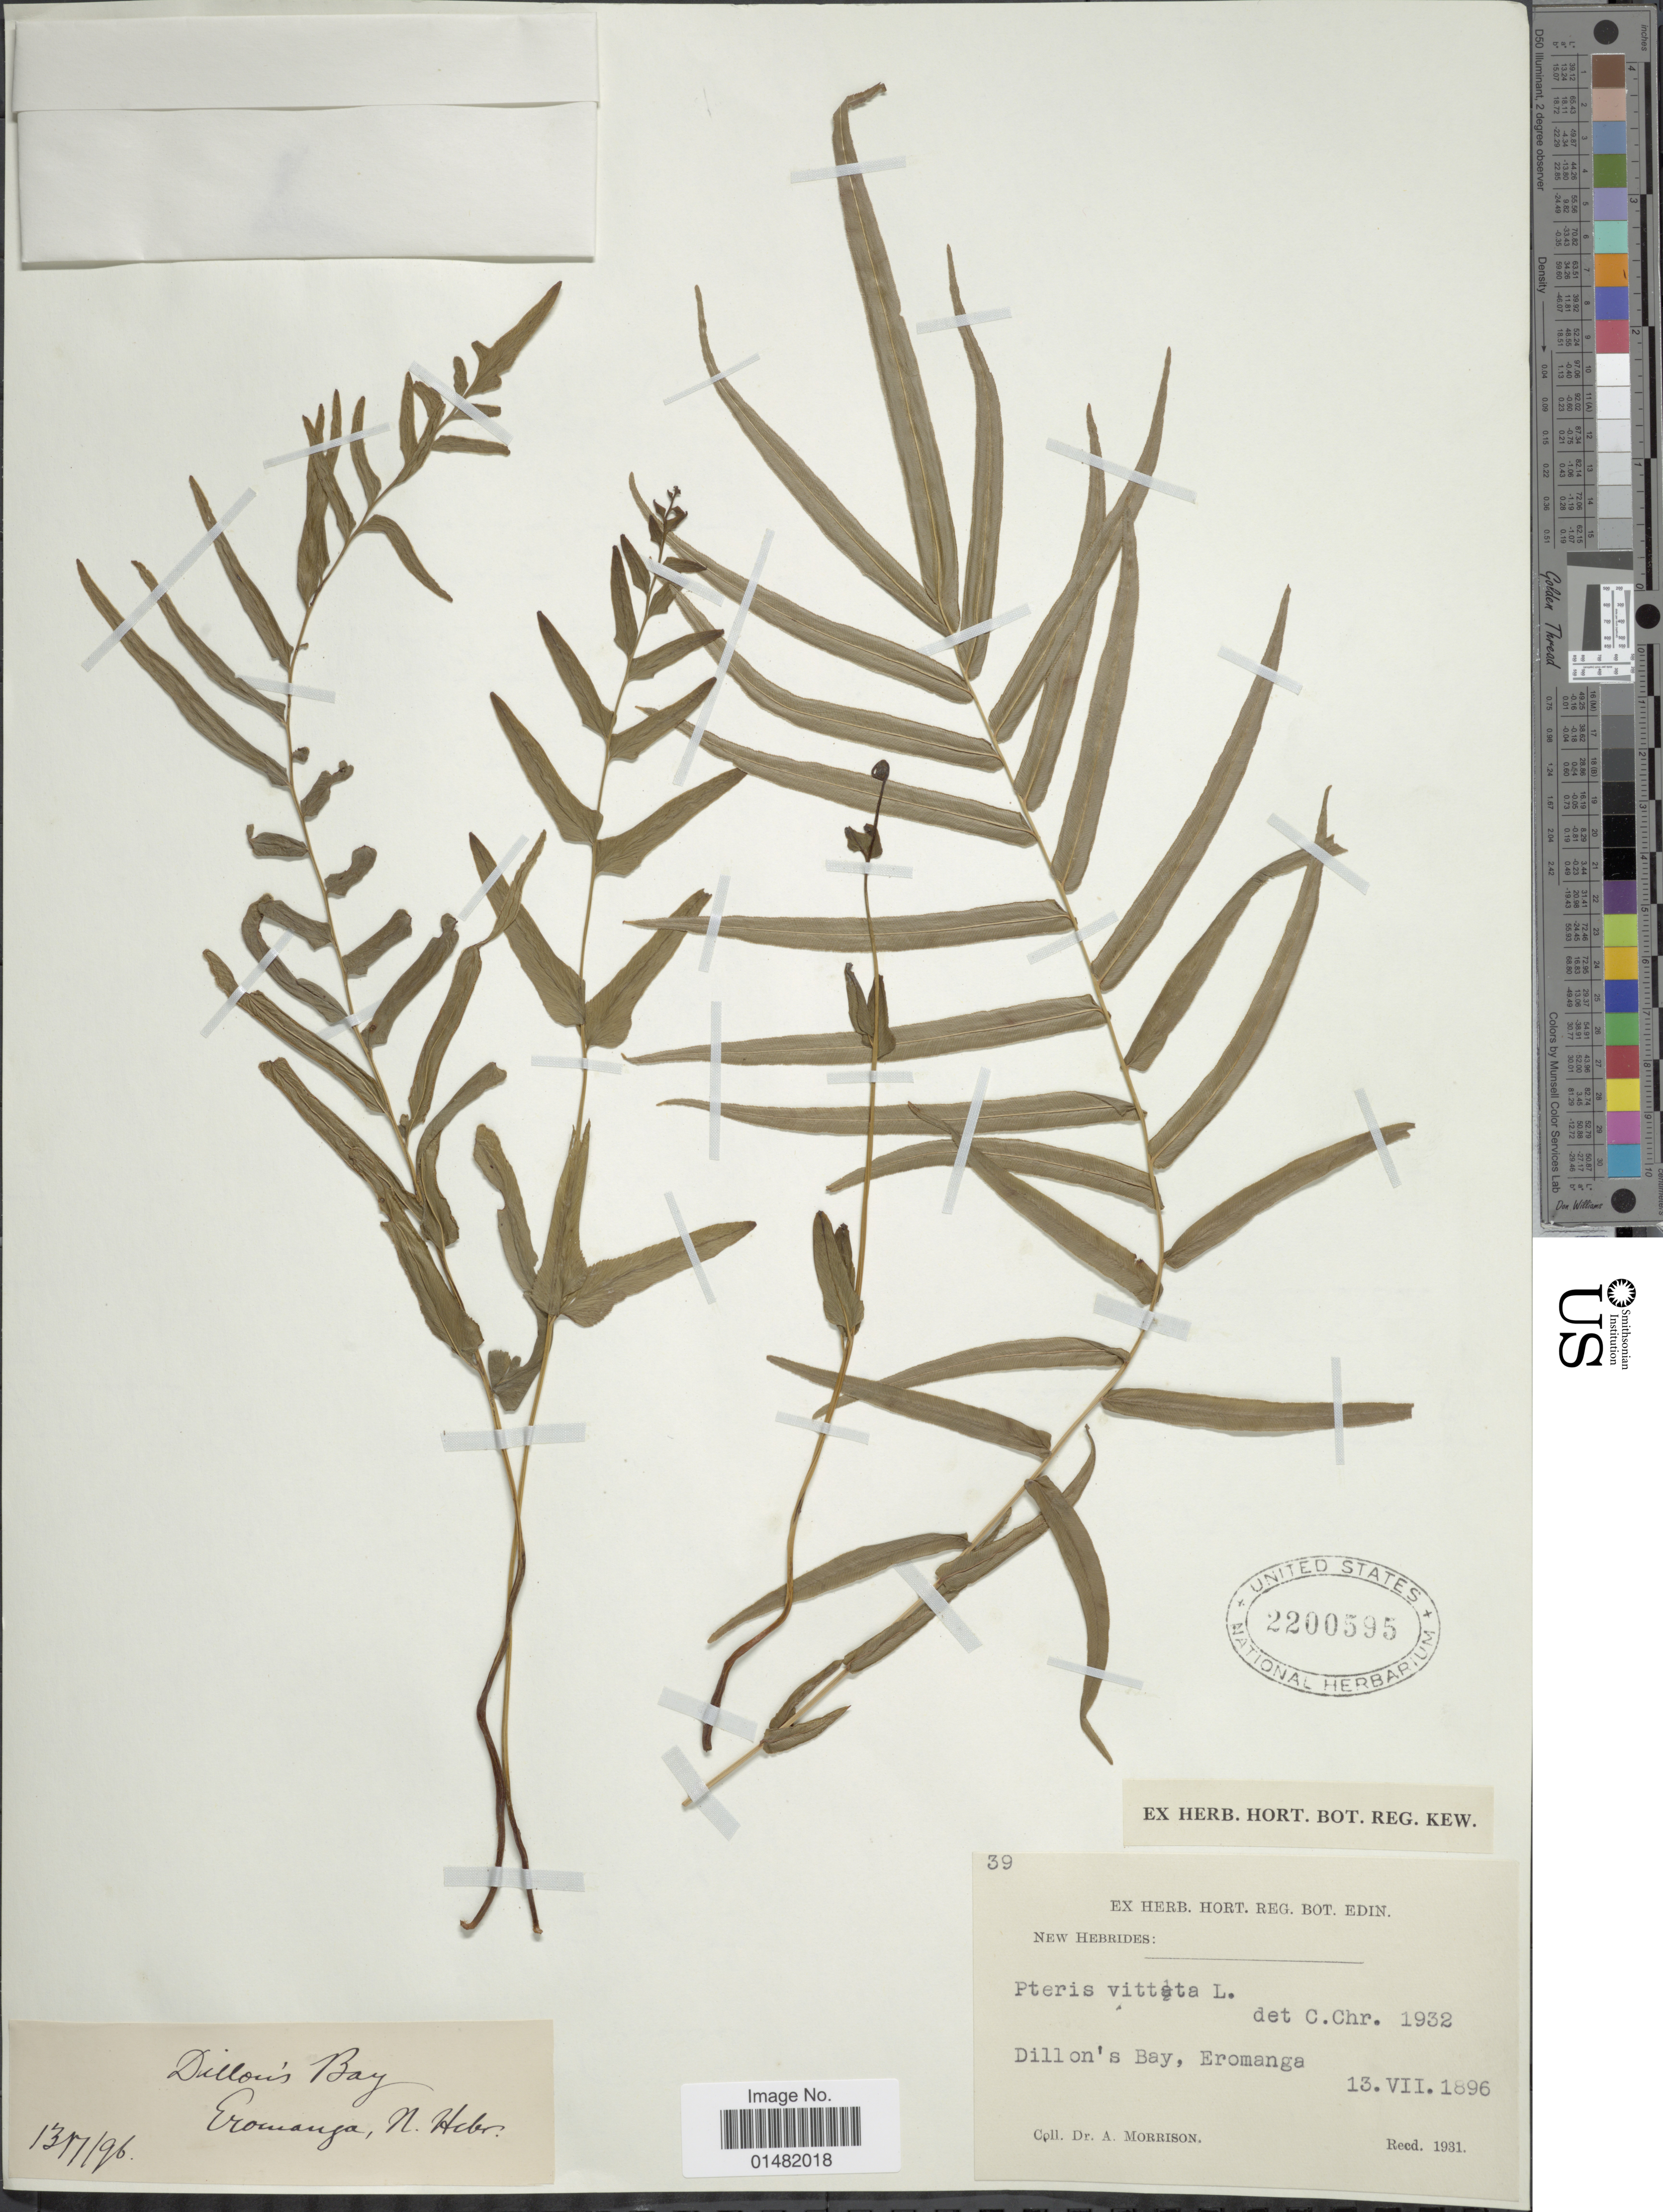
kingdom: Plantae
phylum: Tracheophyta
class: Polypodiopsida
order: Polypodiales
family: Pteridaceae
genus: Pteris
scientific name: Pteris vittata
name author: L.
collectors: A. Morrison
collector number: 39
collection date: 1896-07-13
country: Vanuatu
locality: New Hebrides: Dillon's Bay, Eromanga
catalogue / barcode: US 2200595